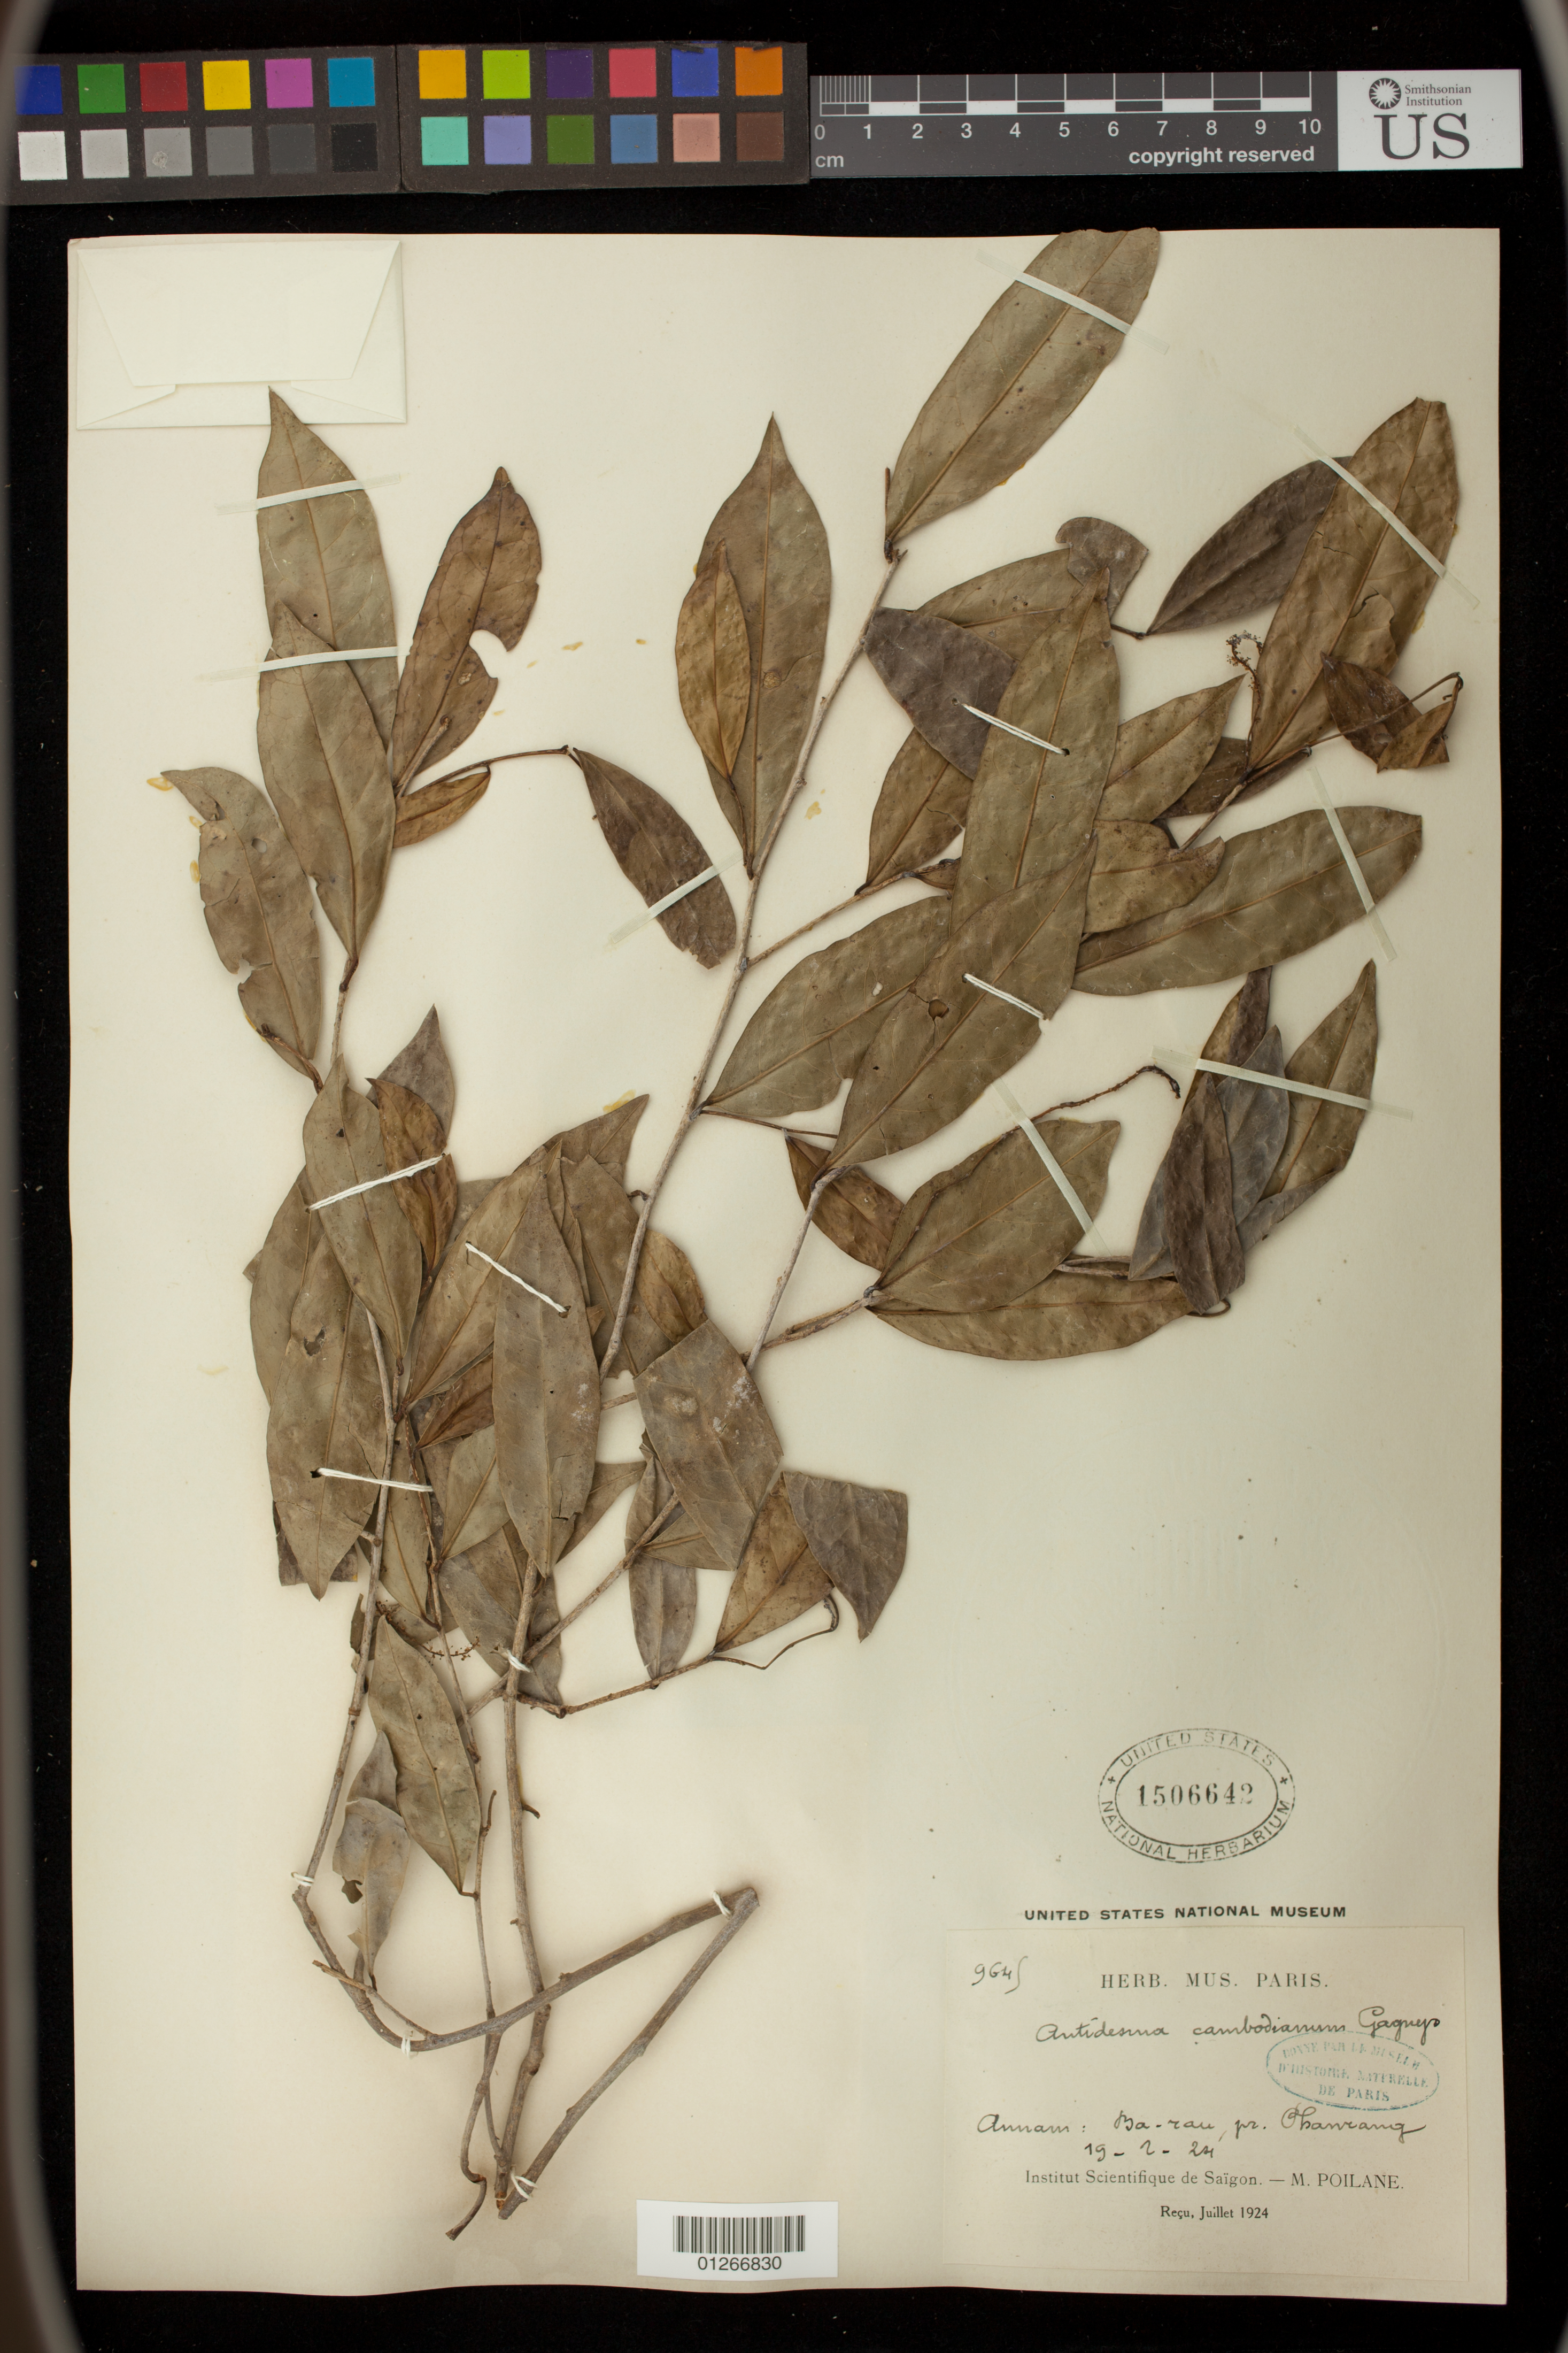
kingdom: Plantae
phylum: Tracheophyta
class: Magnoliopsida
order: Malpighiales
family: Phyllanthaceae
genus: Antidesma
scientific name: Antidesma cambodianum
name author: Gagnep.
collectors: M. Poilane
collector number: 9645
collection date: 1924-02-19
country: Vietnam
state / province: Ninh Thuan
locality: Annam: Ba-Rau pr. Phanrang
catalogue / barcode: US 1506642